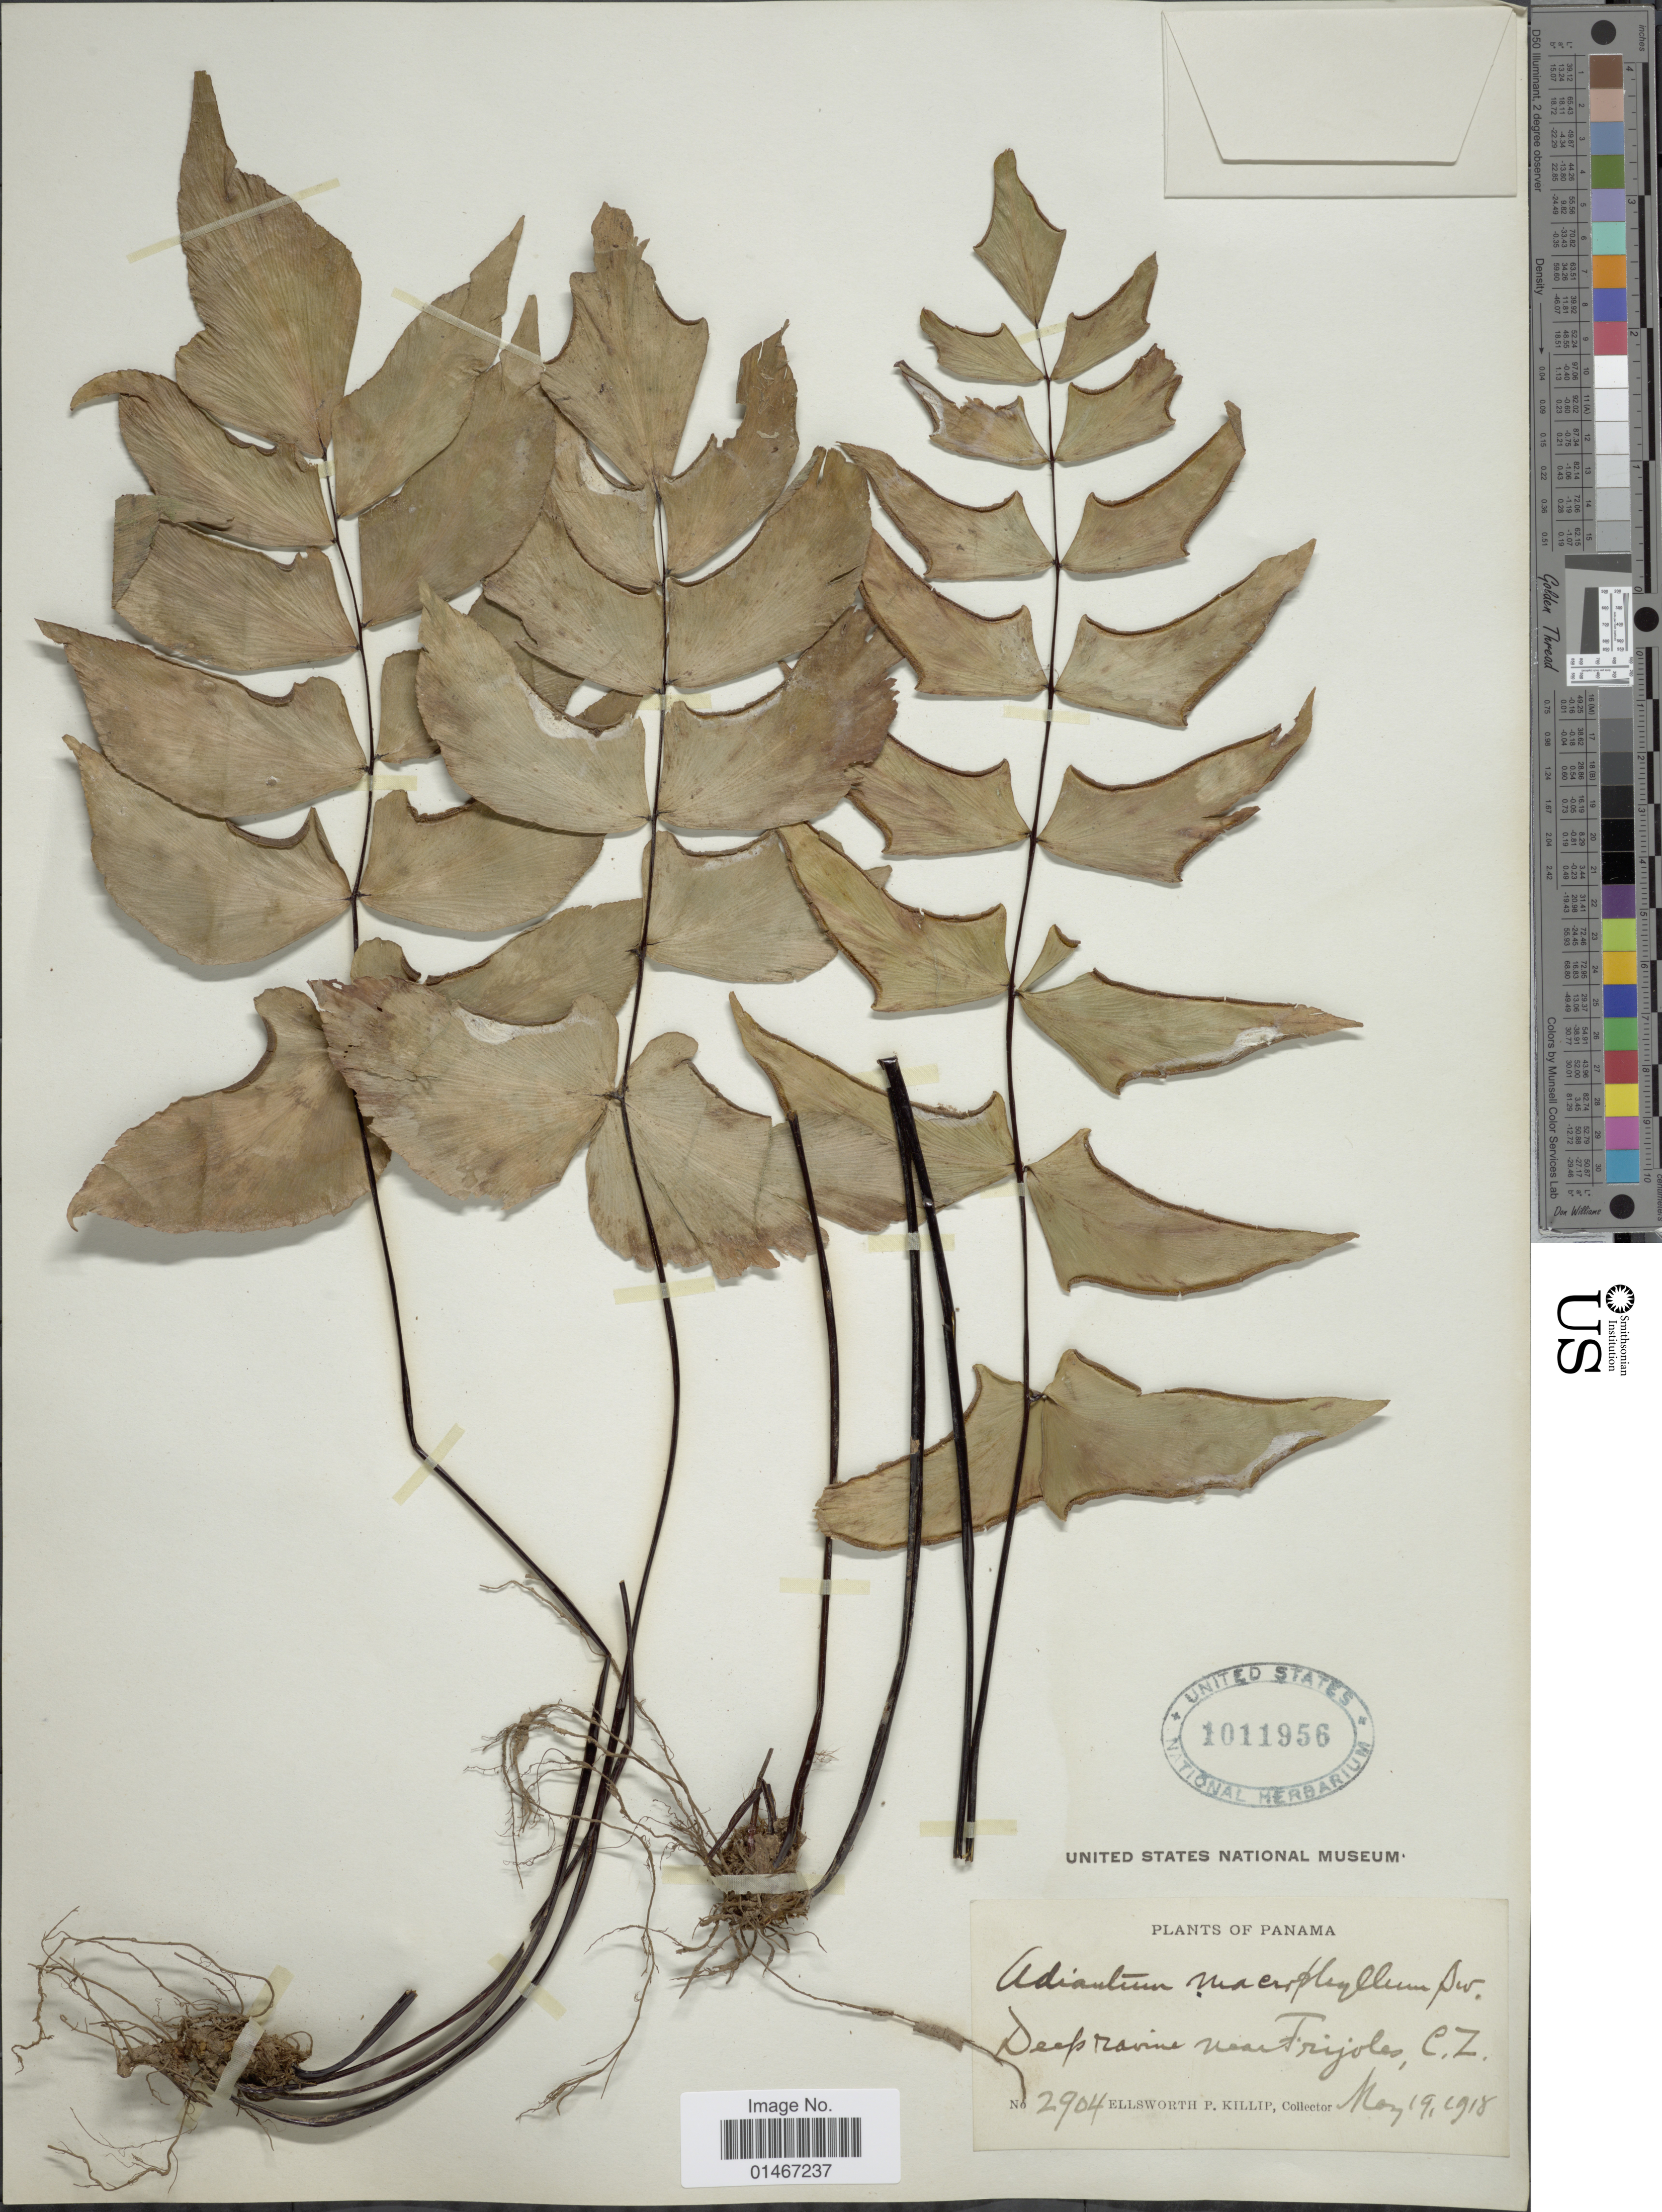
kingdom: Plantae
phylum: Tracheophyta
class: Polypodiopsida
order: Polypodiales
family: Pteridaceae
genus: Adiantum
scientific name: Adiantum macrophyllum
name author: Sw.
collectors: E. P. Killip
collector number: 2904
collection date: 1918-05-19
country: Panama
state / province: Colón / Panamá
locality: Deep ravine near Frijoles, C.Z.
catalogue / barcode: US 1011956